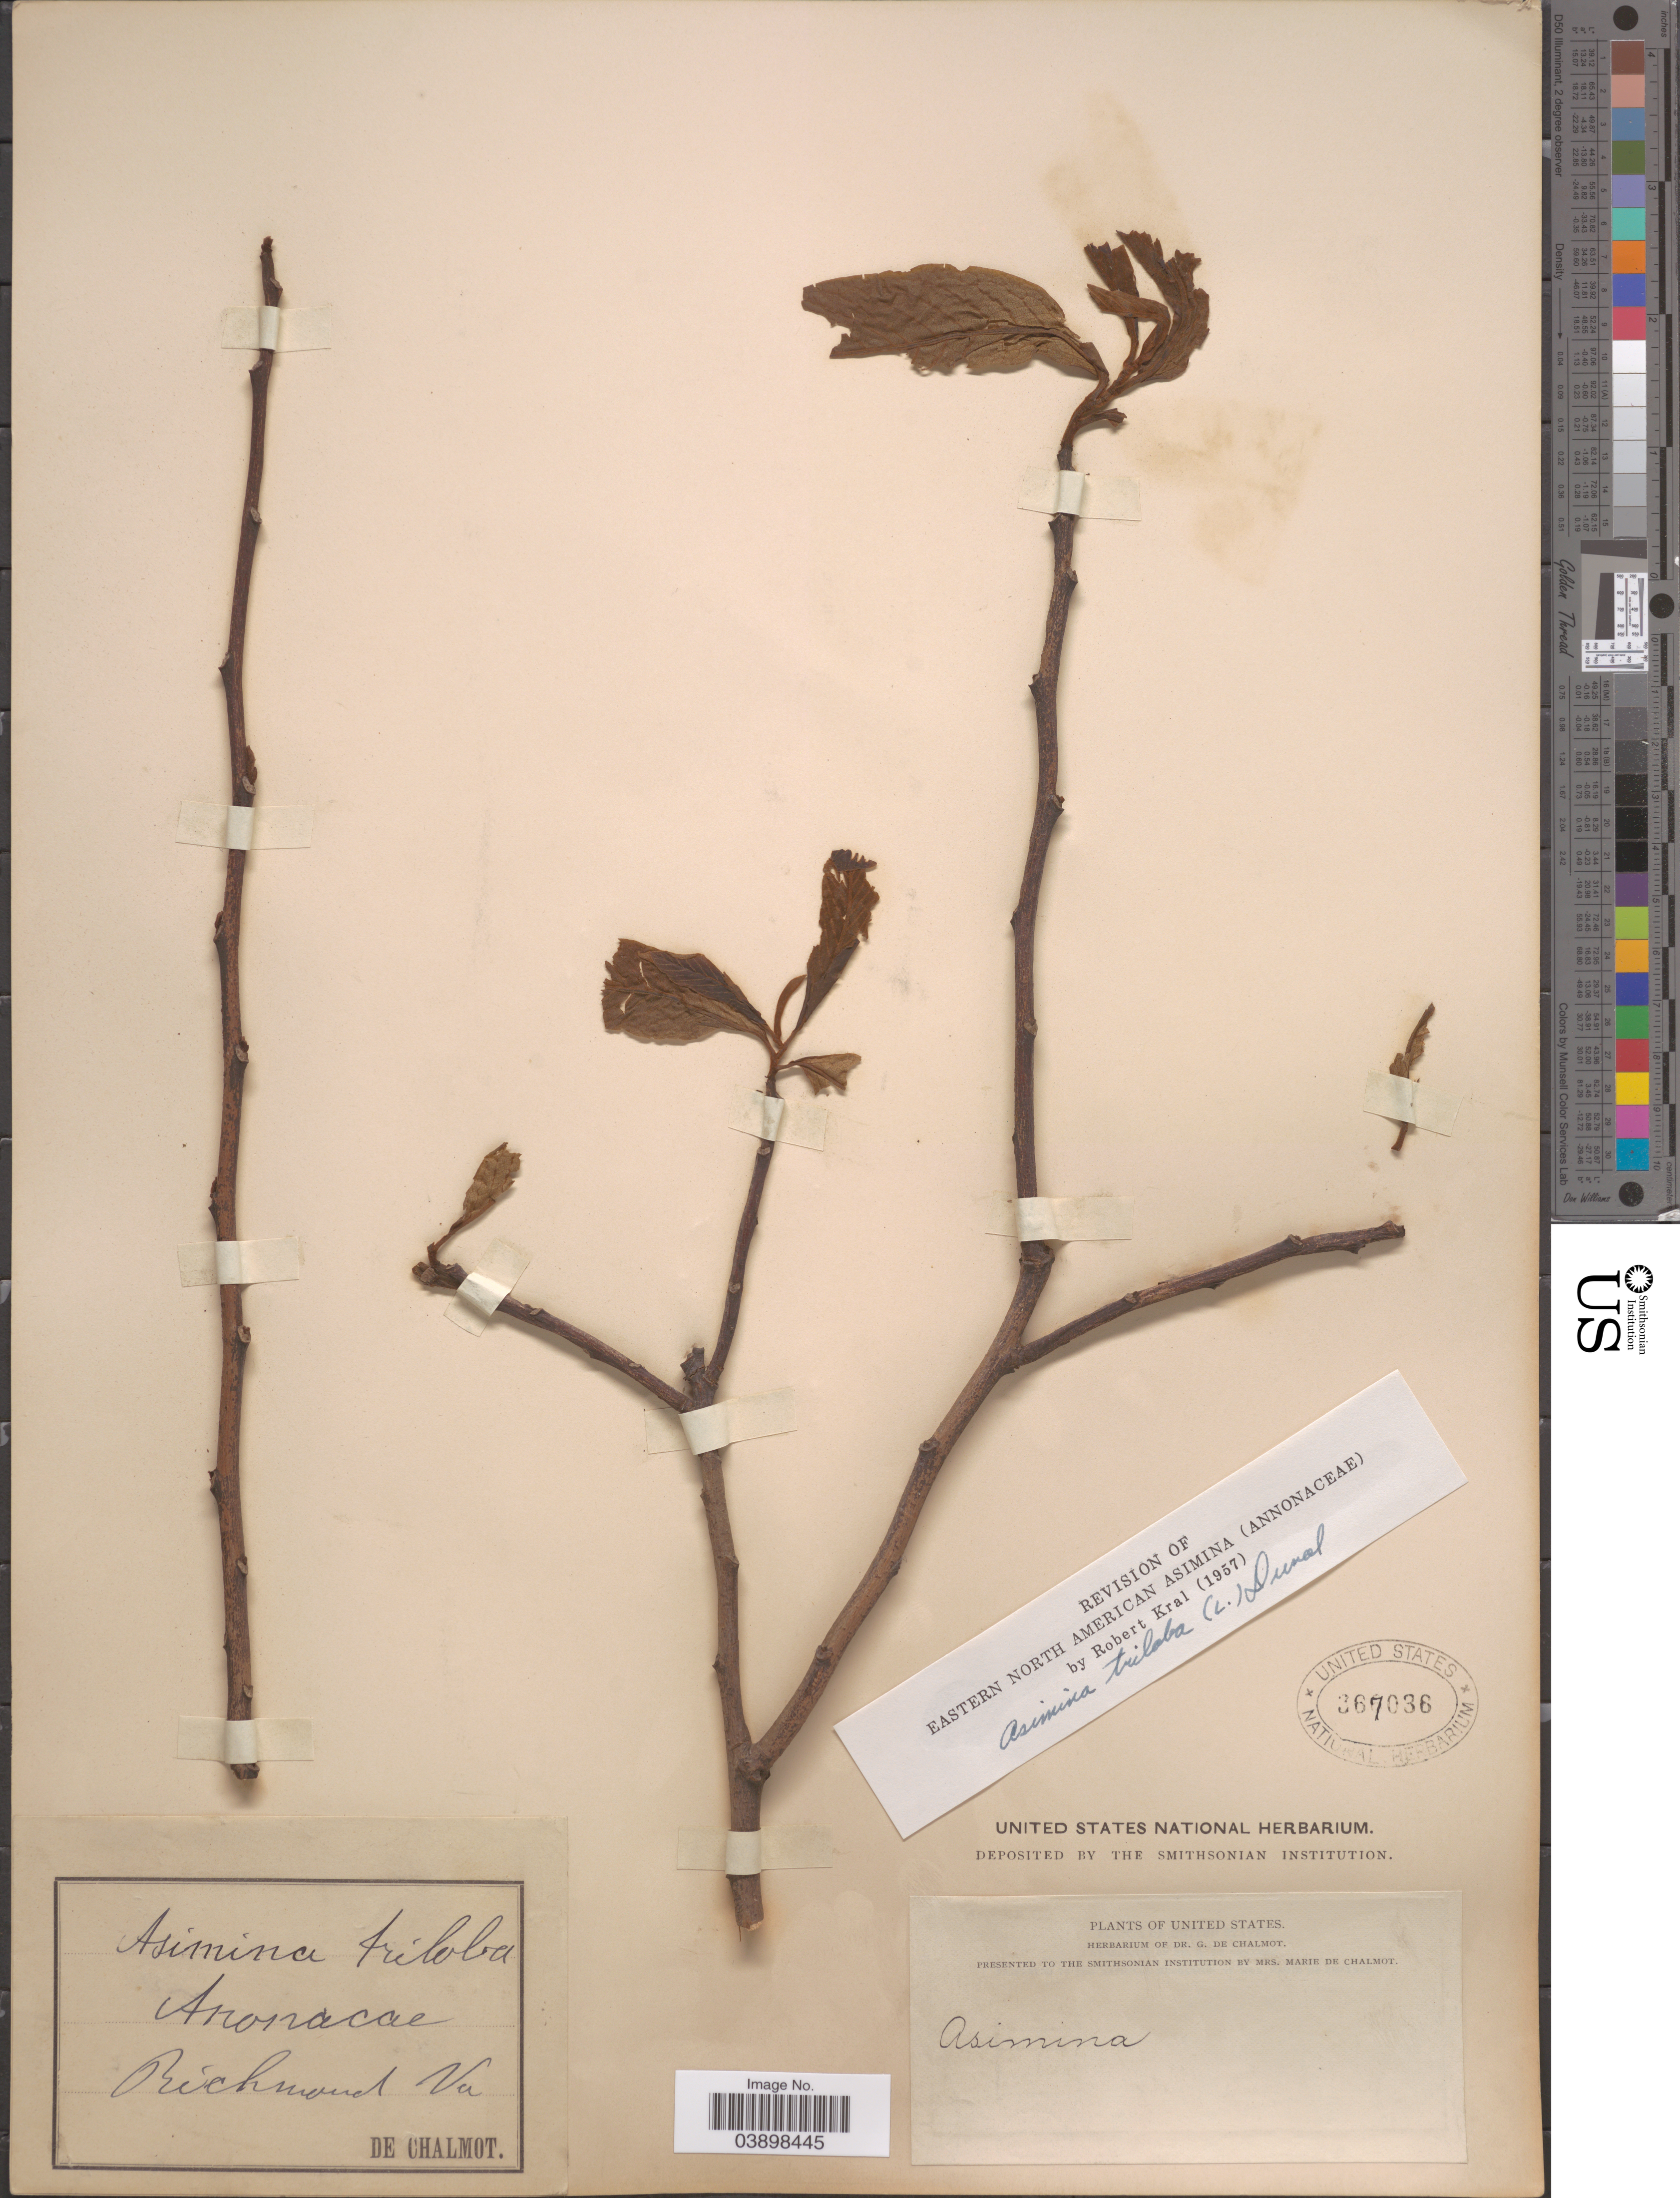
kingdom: Plantae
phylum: Tracheophyta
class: Magnoliopsida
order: Magnoliales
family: Annonaceae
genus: Asimina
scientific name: Asimina triloba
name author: (L.) Dunal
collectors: G. de Chalmot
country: United States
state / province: Virginia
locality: Richmond.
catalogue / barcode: US 367036